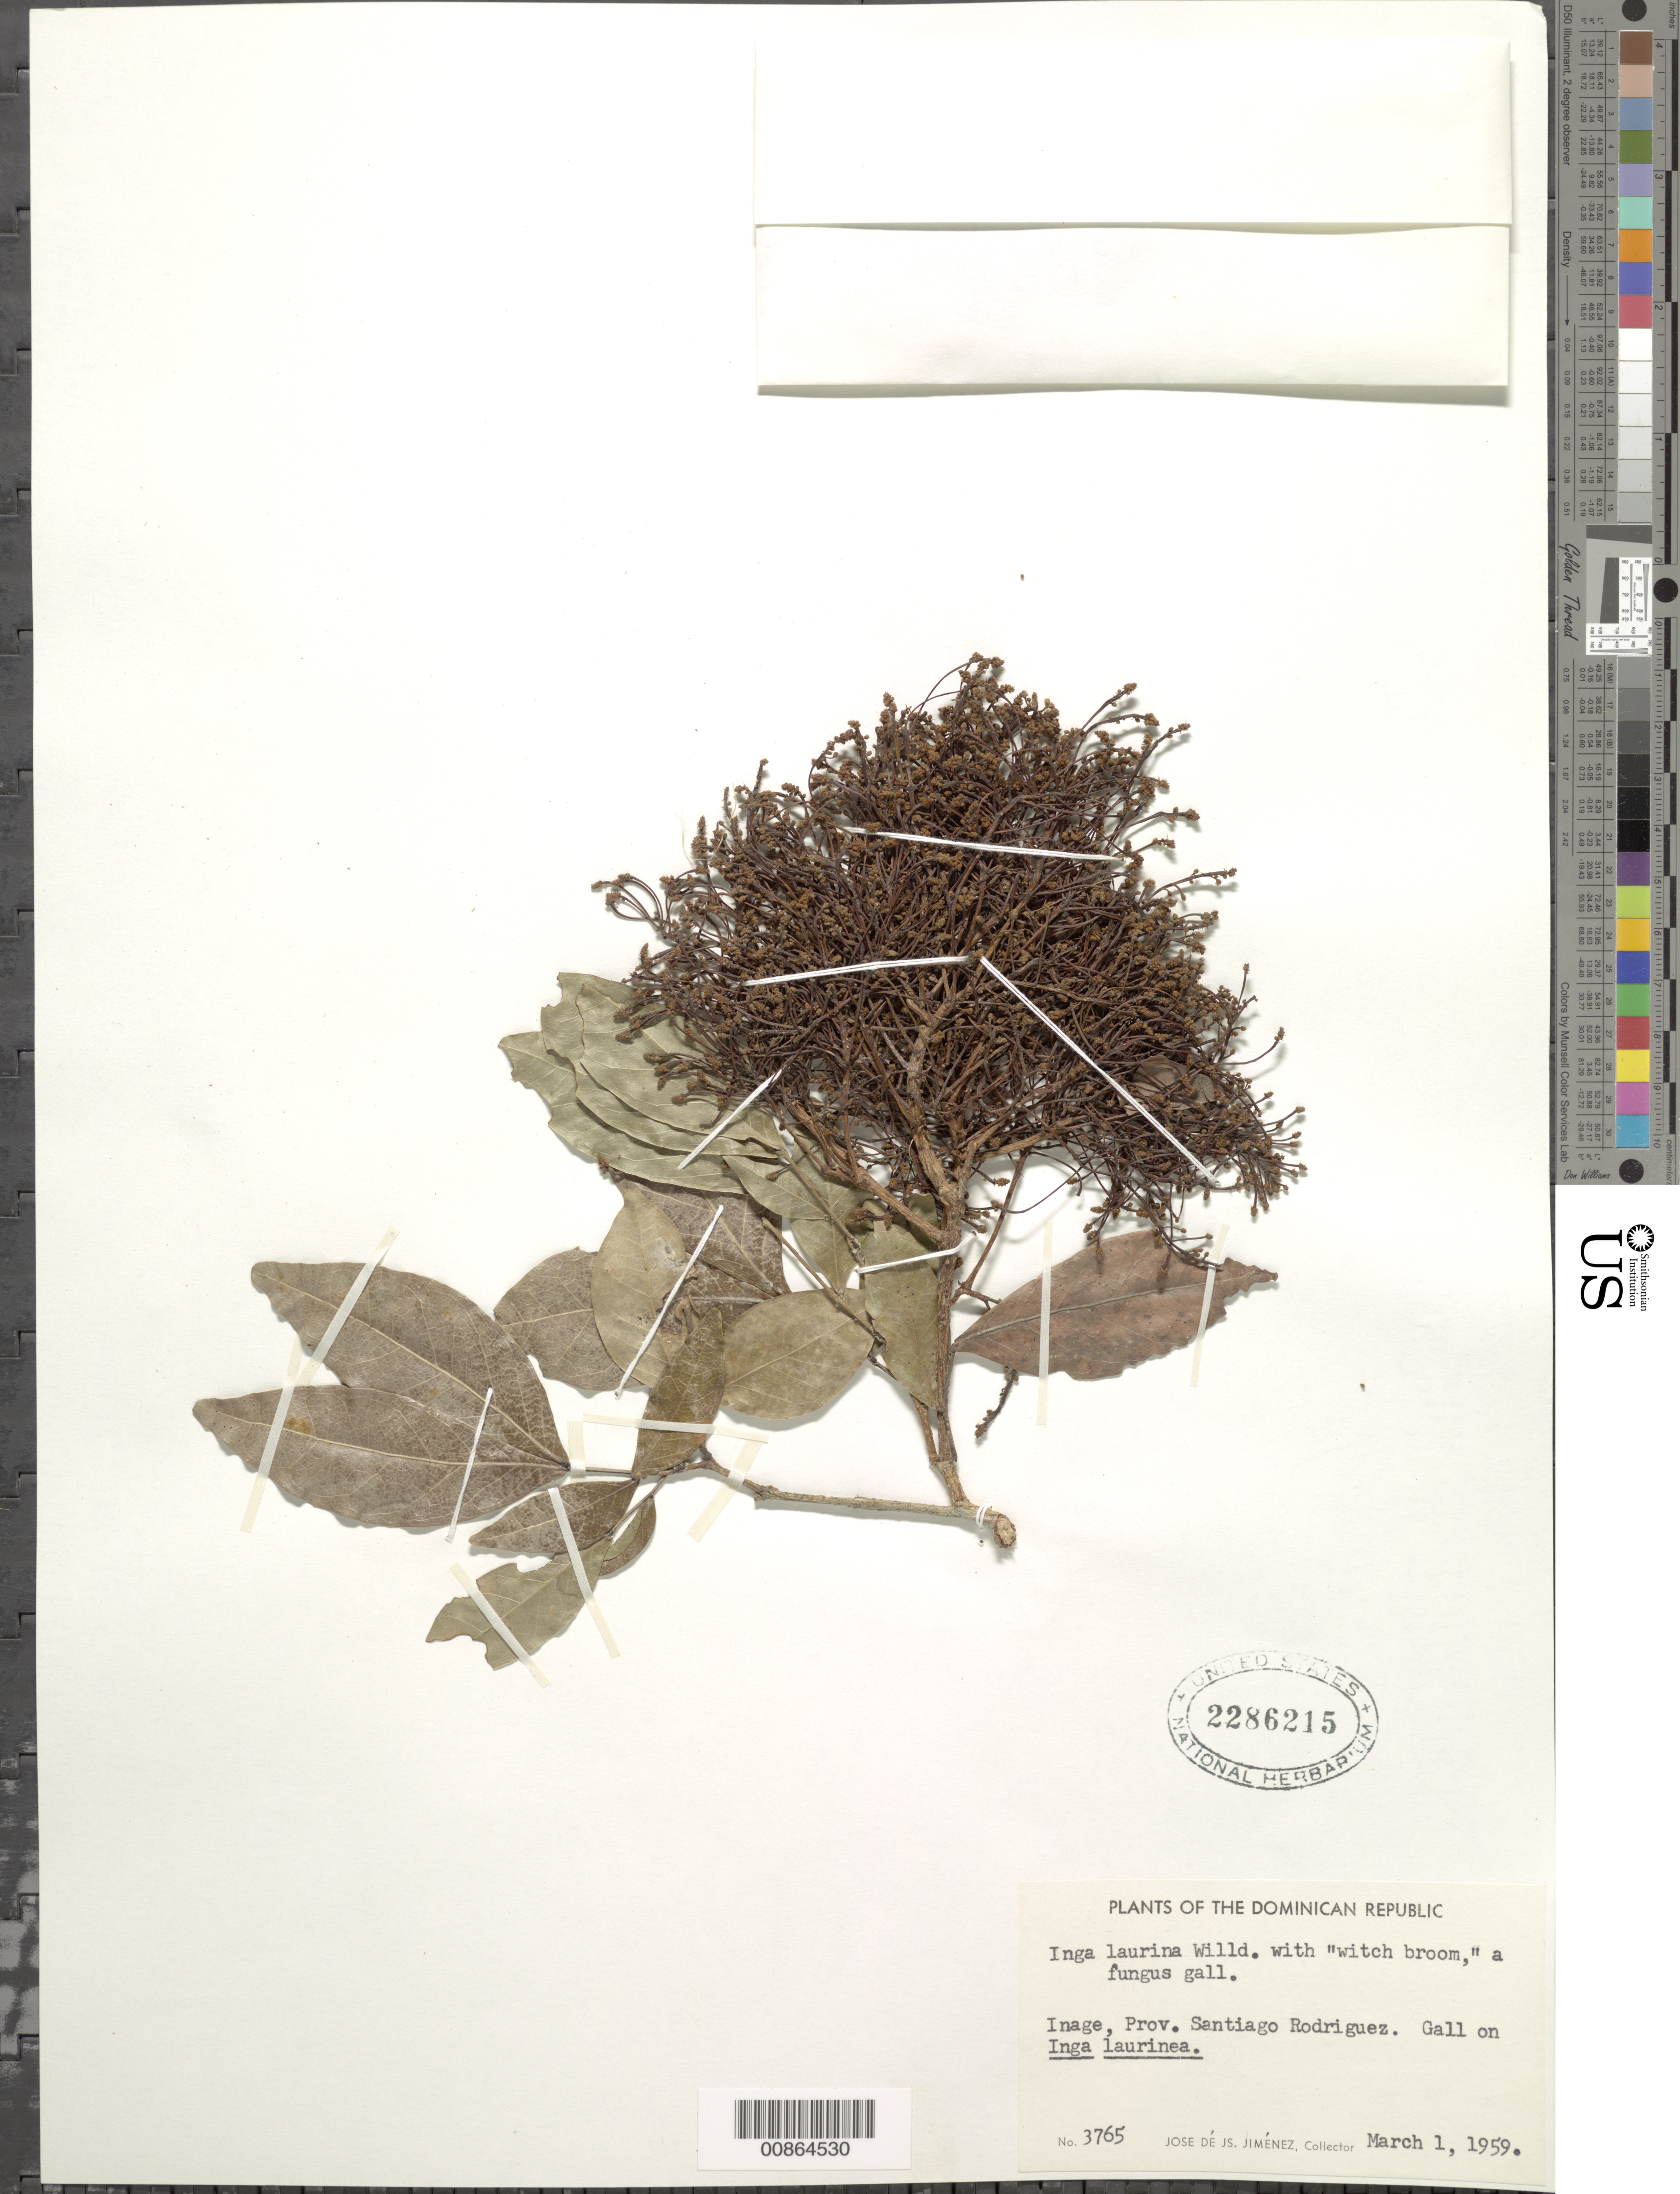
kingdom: Plantae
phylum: Tracheophyta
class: Magnoliopsida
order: Fabales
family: Fabaceae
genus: Inga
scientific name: Inga laurina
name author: (Sw.) Willd.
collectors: J. J. Jiménez Almonte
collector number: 3765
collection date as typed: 01 Mar 1959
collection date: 1959-03-01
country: Dominican Republic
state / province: Santiago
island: Hispaniola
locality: Inage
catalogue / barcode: US 2286215